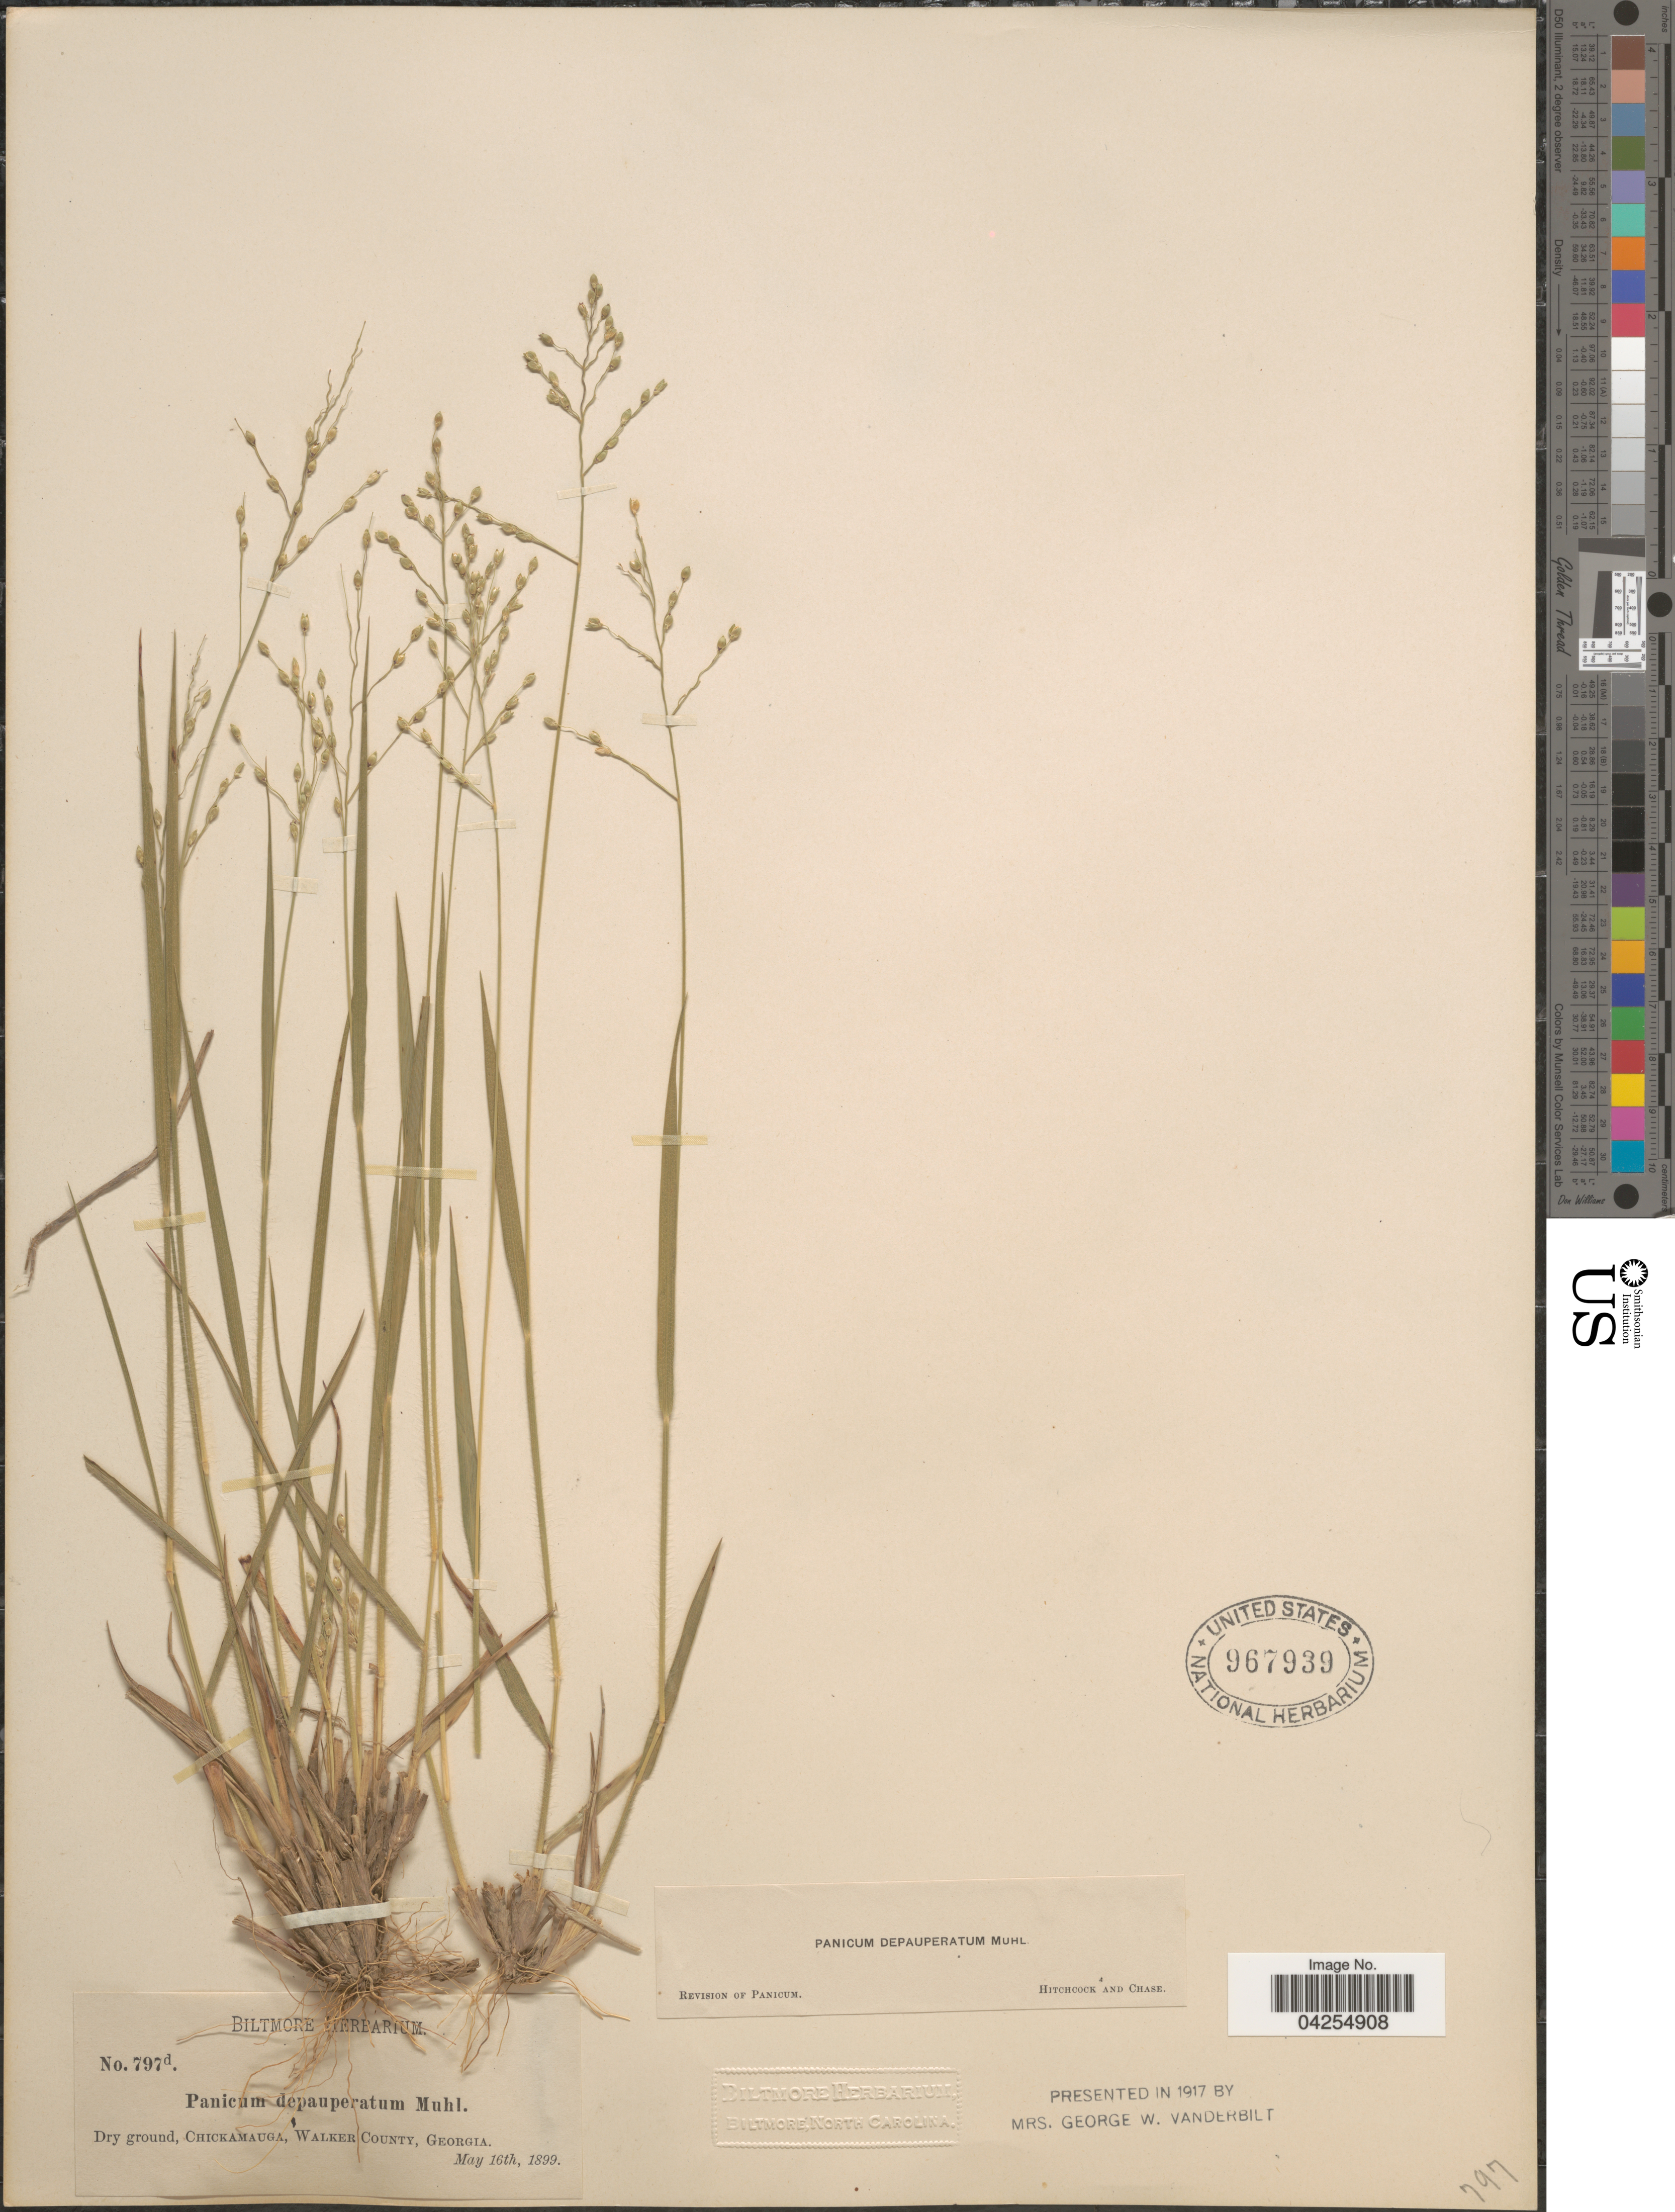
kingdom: Plantae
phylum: Tracheophyta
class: Liliopsida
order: Poales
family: Poaceae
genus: Dichanthelium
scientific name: Dichanthelium depauperatum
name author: (Muhl.) Gould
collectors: ex herb. Biltmore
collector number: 797d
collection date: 1899-05-16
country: United States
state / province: Georgia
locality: Chickamauga, Walker County.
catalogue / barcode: US 967939